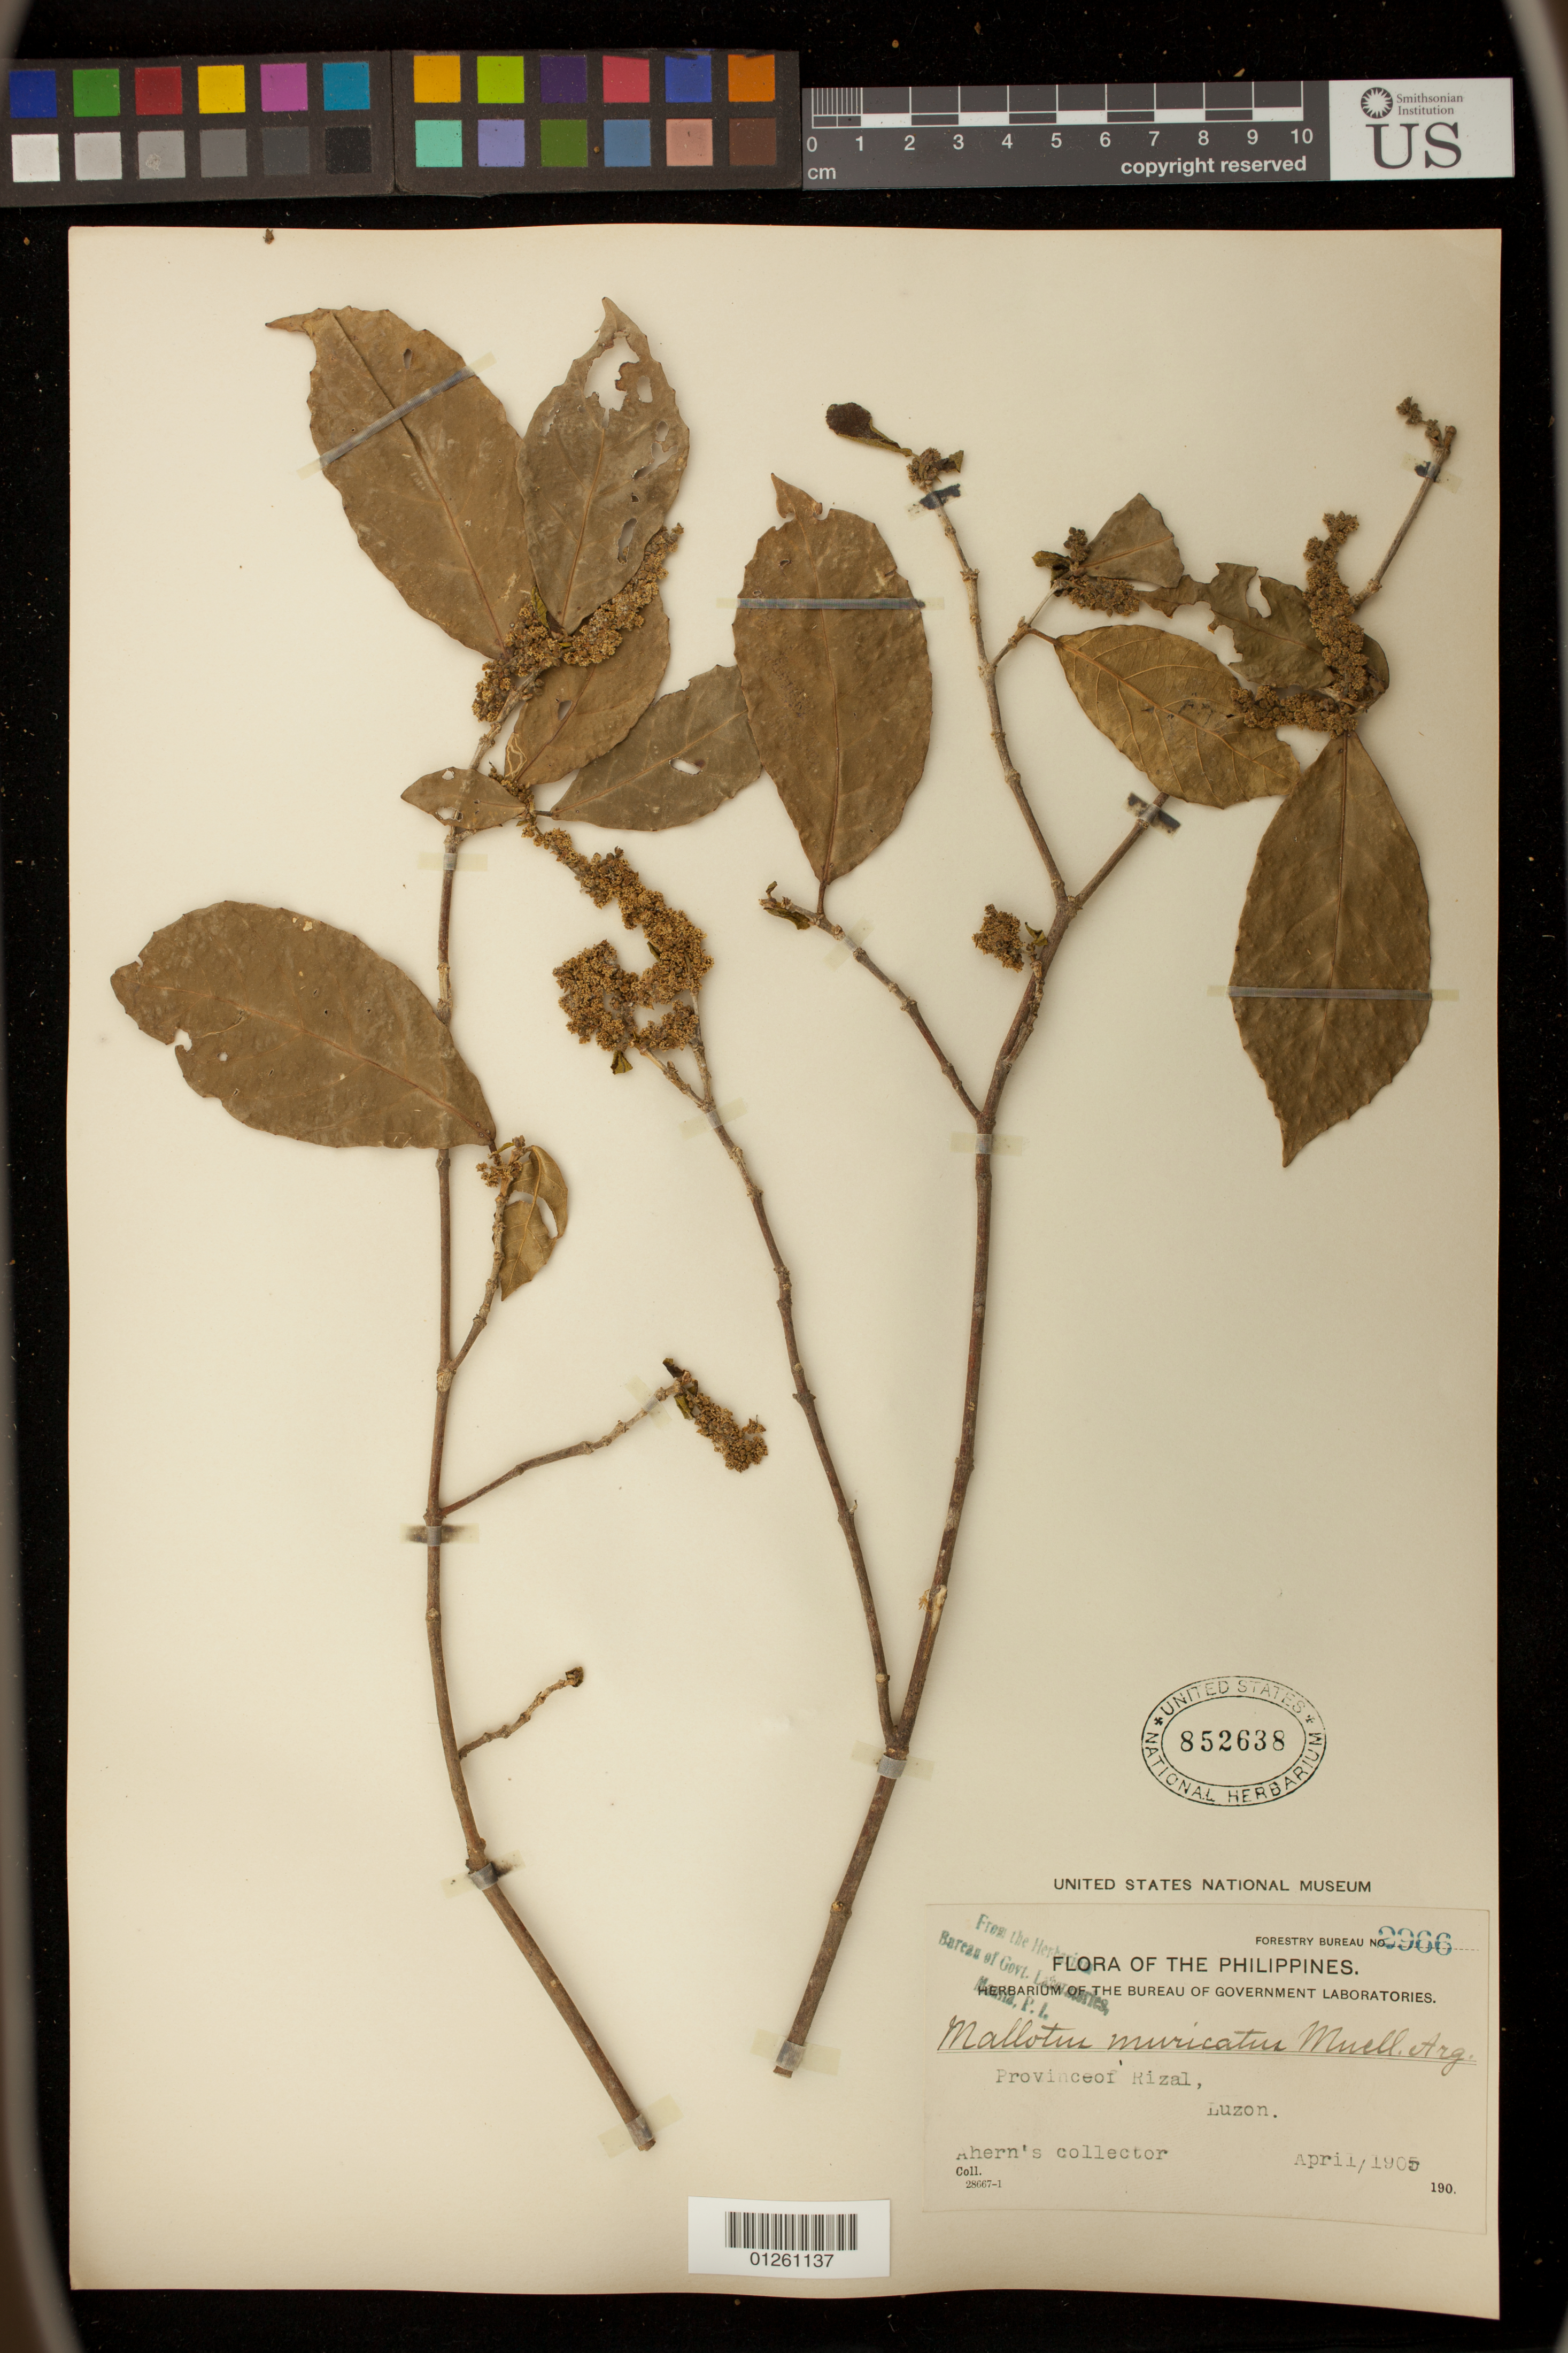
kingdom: Plantae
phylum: Tracheophyta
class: Magnoliopsida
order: Malpighiales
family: Euphorbiaceae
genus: Mallotus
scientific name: Mallotus resinosus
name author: (Blanco) Merr.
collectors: Ahern's collector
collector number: For. Bur. 2966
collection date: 1905-04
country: Philippines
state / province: Calabarzon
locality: Province of Rizal, Luzon.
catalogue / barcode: US 852638